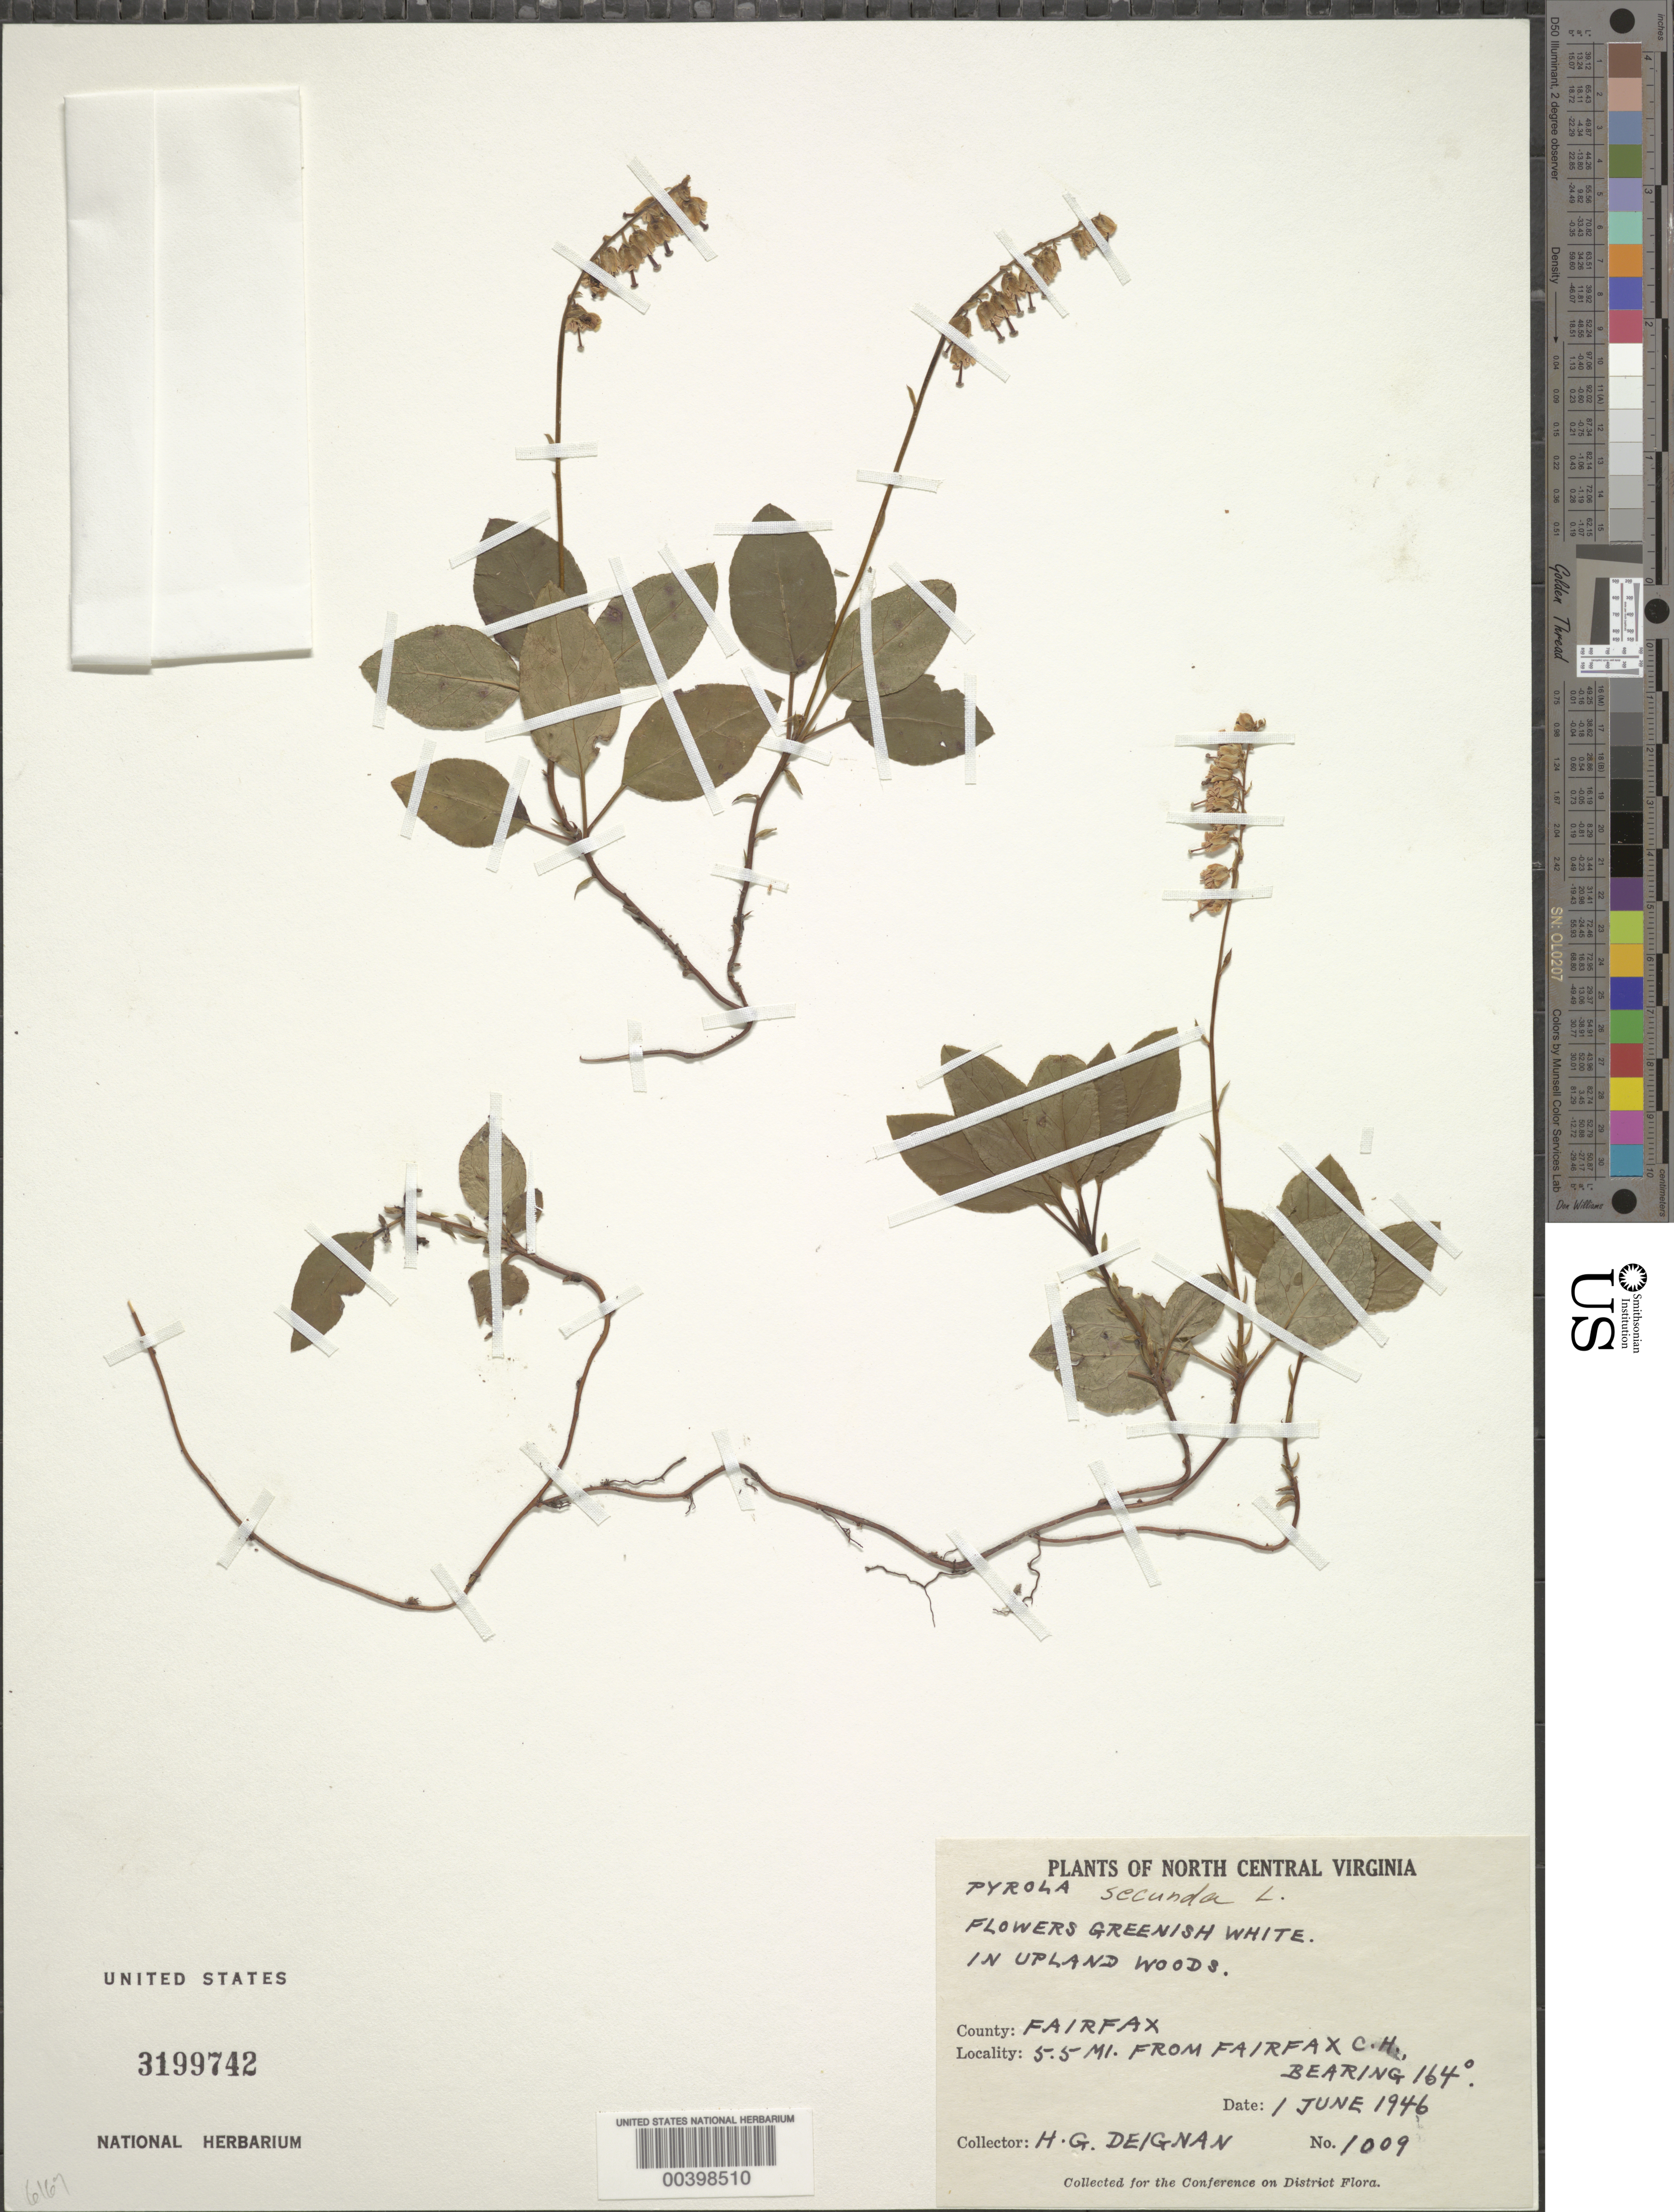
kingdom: Plantae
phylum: Tracheophyta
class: Magnoliopsida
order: Ericales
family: Ericaceae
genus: Orthilia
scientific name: Orthilia secunda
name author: (L.) House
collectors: H. Deignan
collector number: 1009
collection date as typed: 01 Jun 1946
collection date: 1946-06-01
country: United States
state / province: Virginia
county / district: Fairfax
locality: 5.5 Mi from Fairfax County Court House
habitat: In upland woods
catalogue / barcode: US 3199742